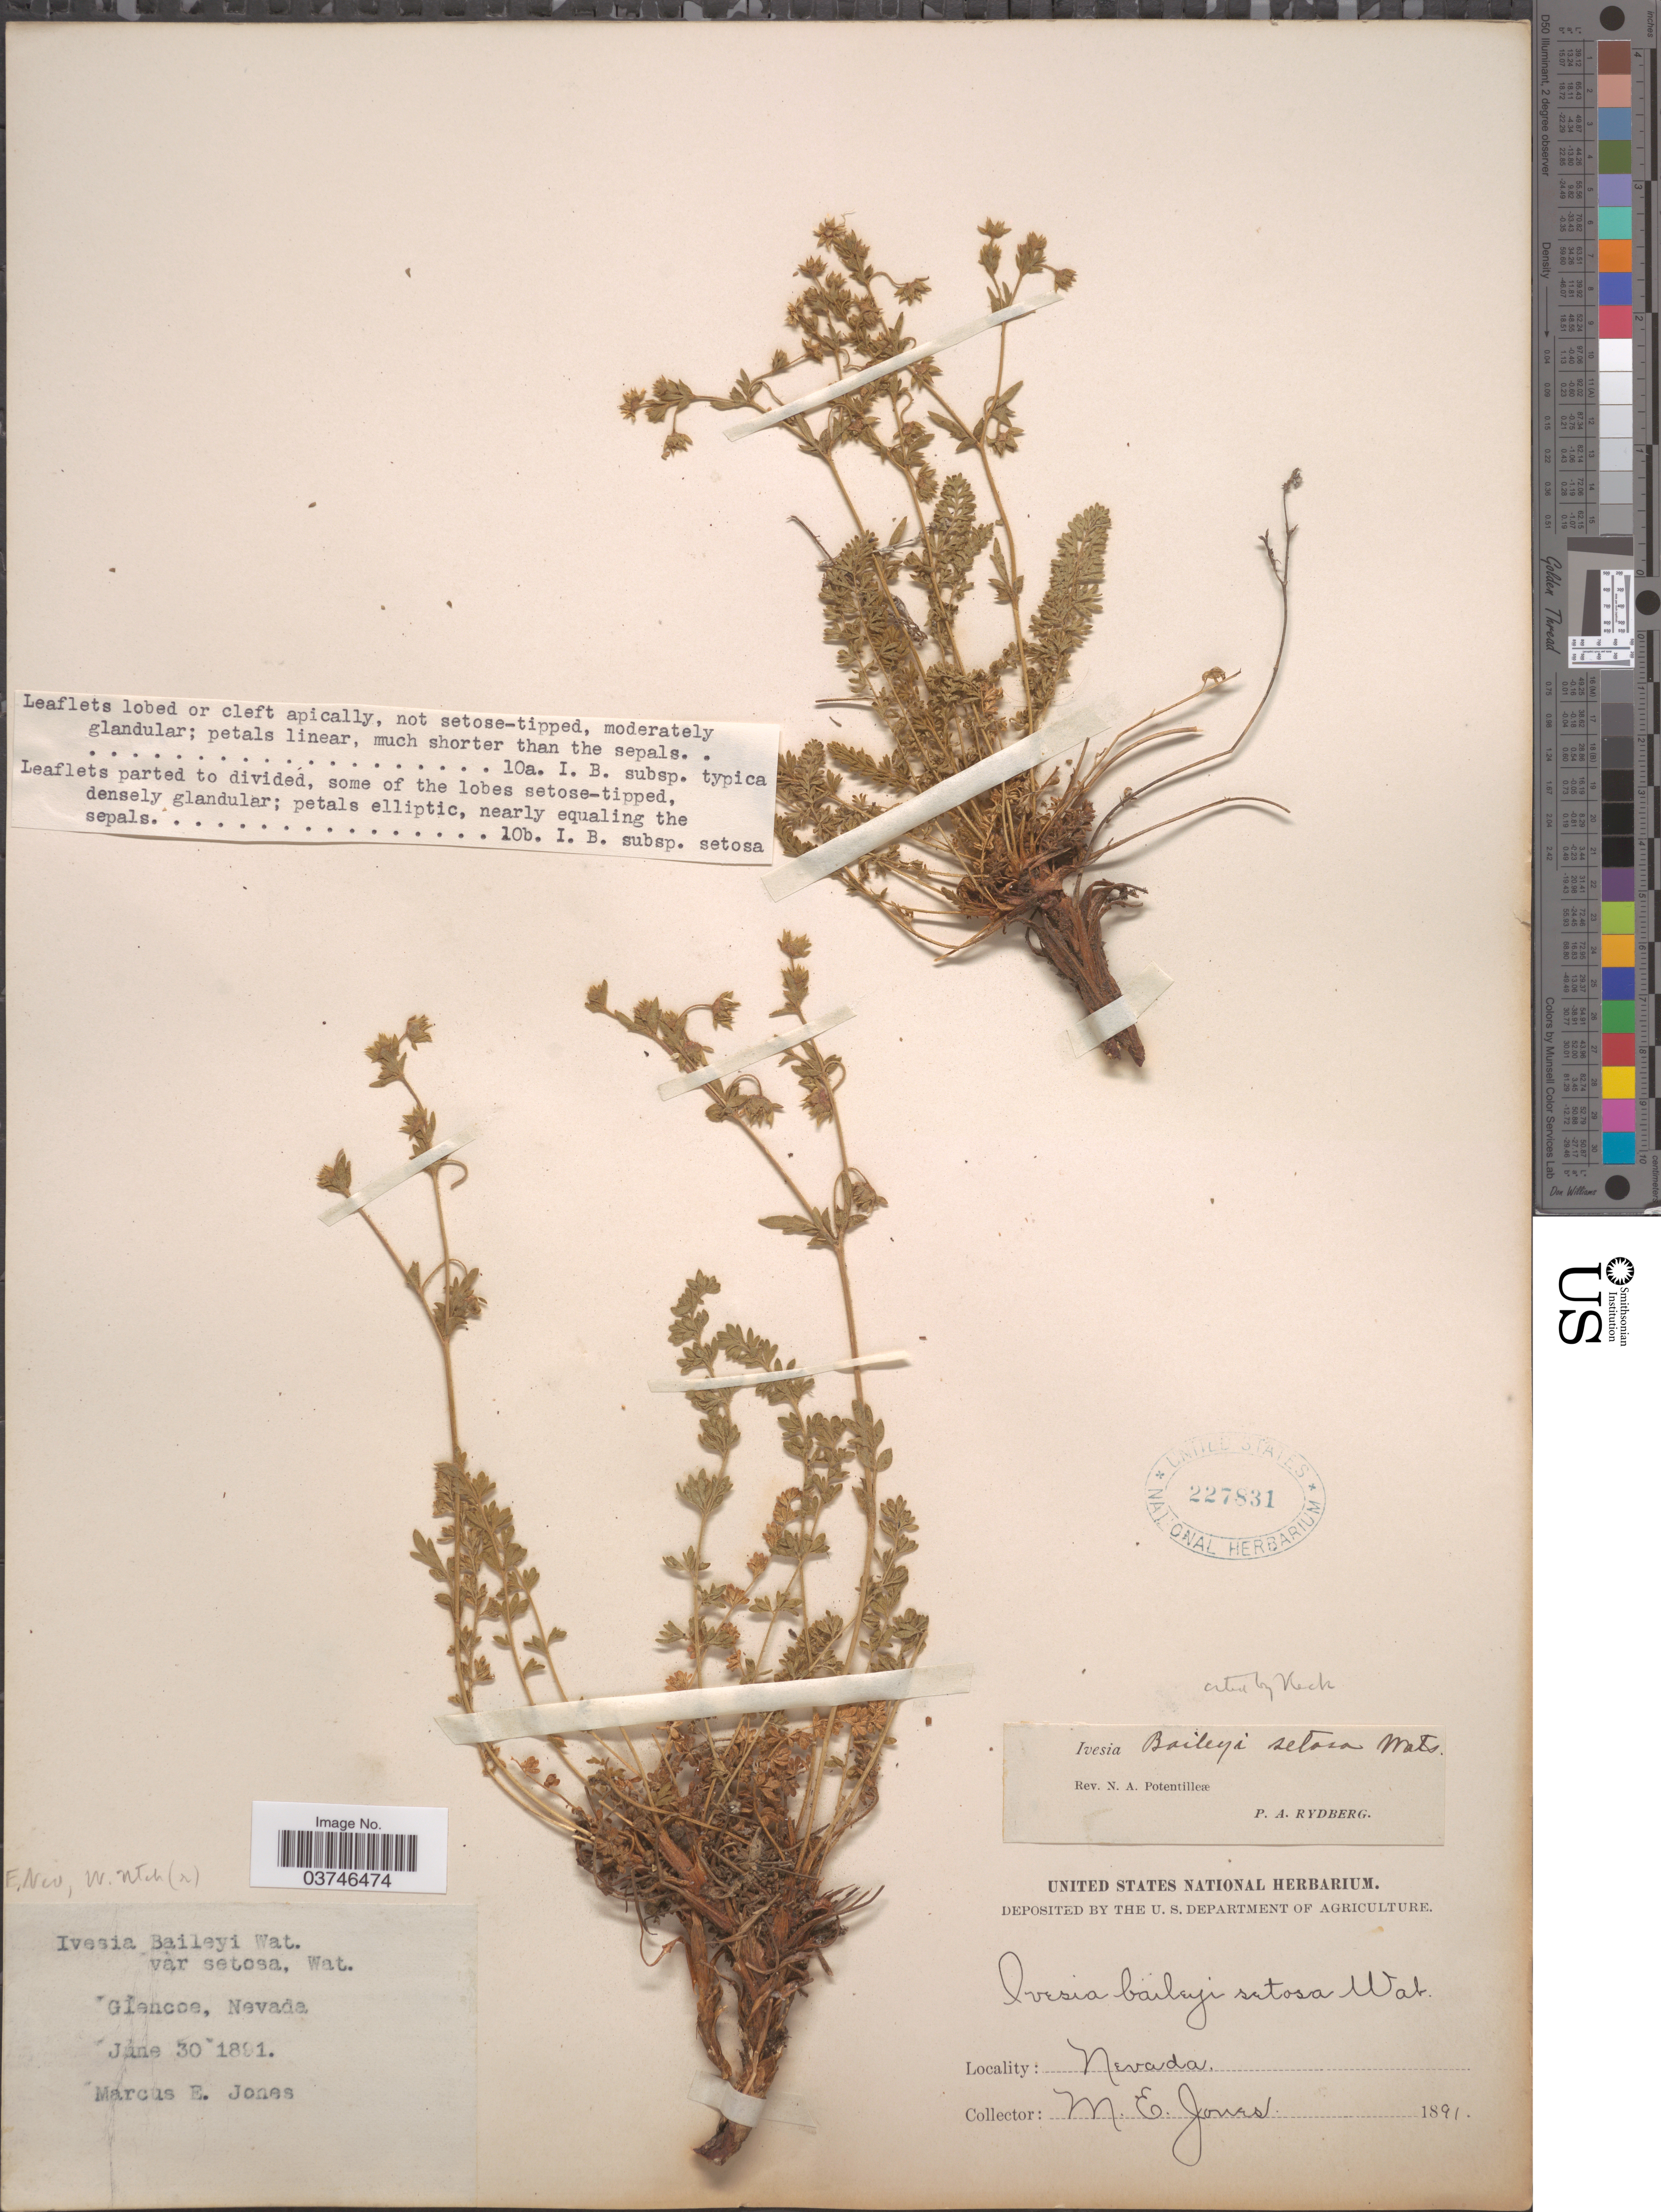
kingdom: Plantae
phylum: Tracheophyta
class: Magnoliopsida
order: Rosales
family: Rosaceae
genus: Potentilla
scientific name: Potentilla setosa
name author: (S. Watson) Mosyakin & Shiyan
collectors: M. E. Jones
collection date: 1891-06-30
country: United States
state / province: Nevada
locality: Glencoe.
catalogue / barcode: US 227831